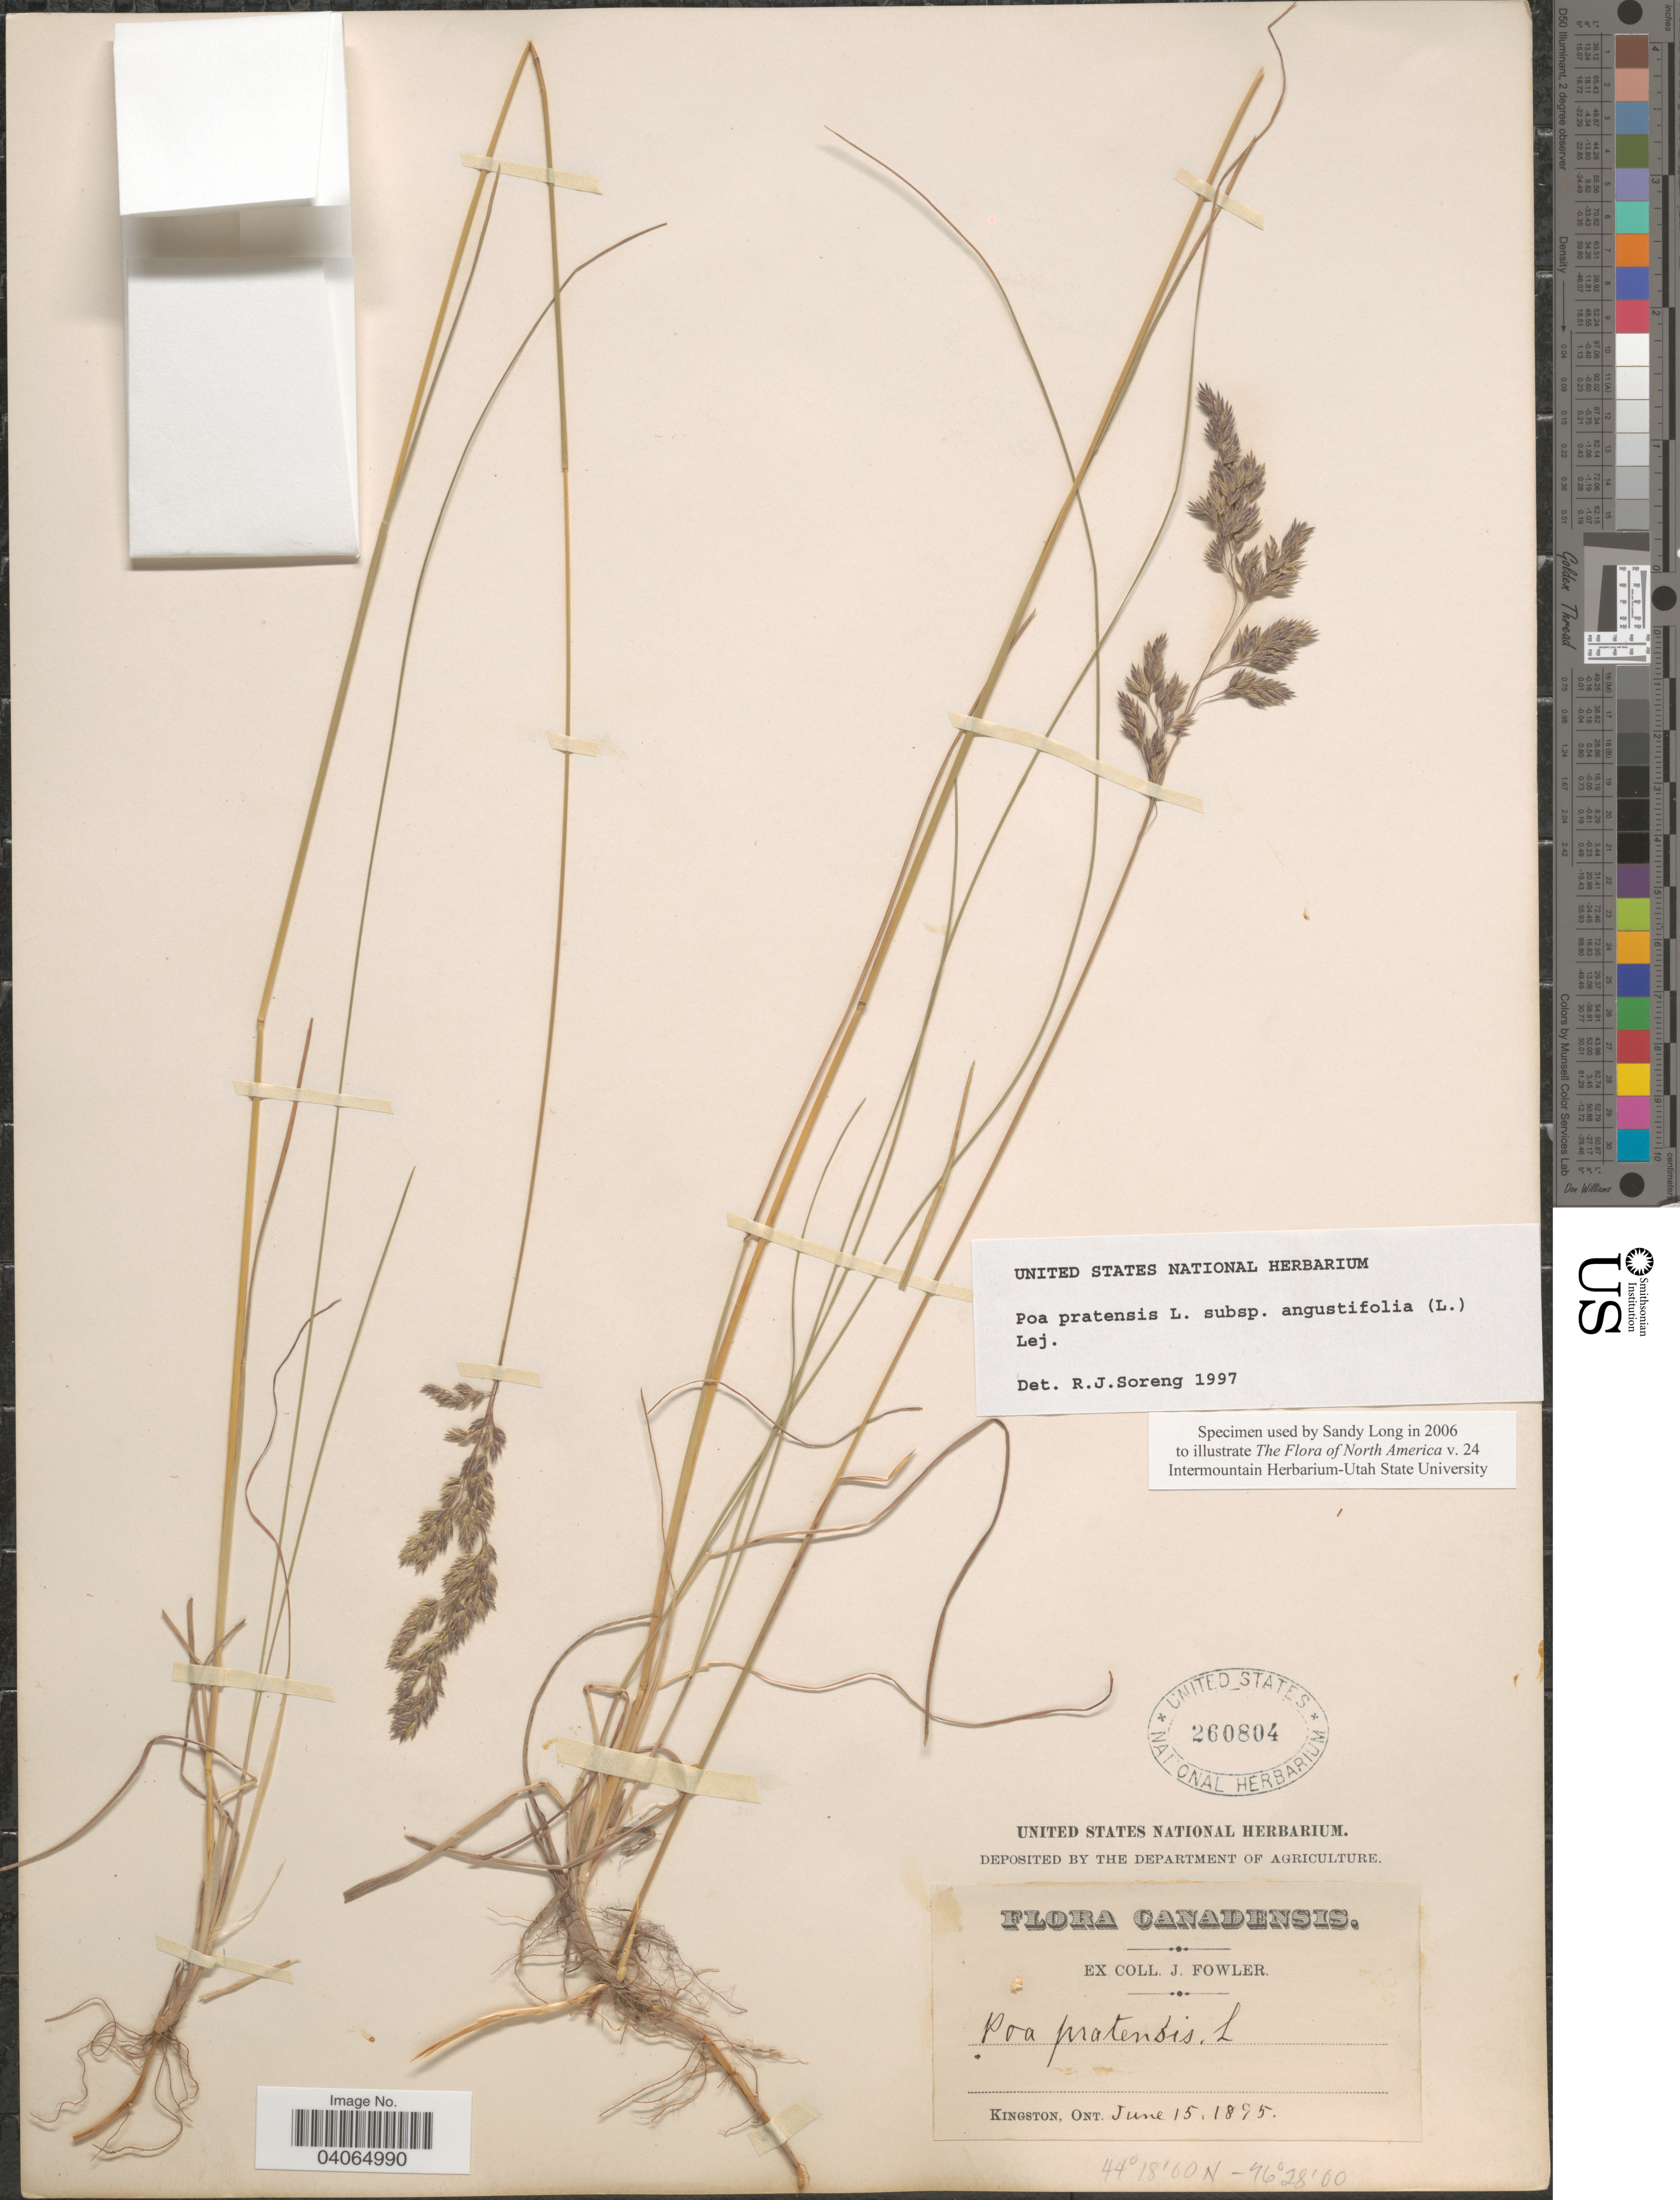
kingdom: Plantae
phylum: Tracheophyta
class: Liliopsida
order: Poales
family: Poaceae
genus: Poa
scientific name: Poa pratensis subsp. angustifolia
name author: (L.) Lej.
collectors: J. Fowler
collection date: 1895-06-15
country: Canada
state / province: Ontario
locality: Kingston.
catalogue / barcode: US 260804